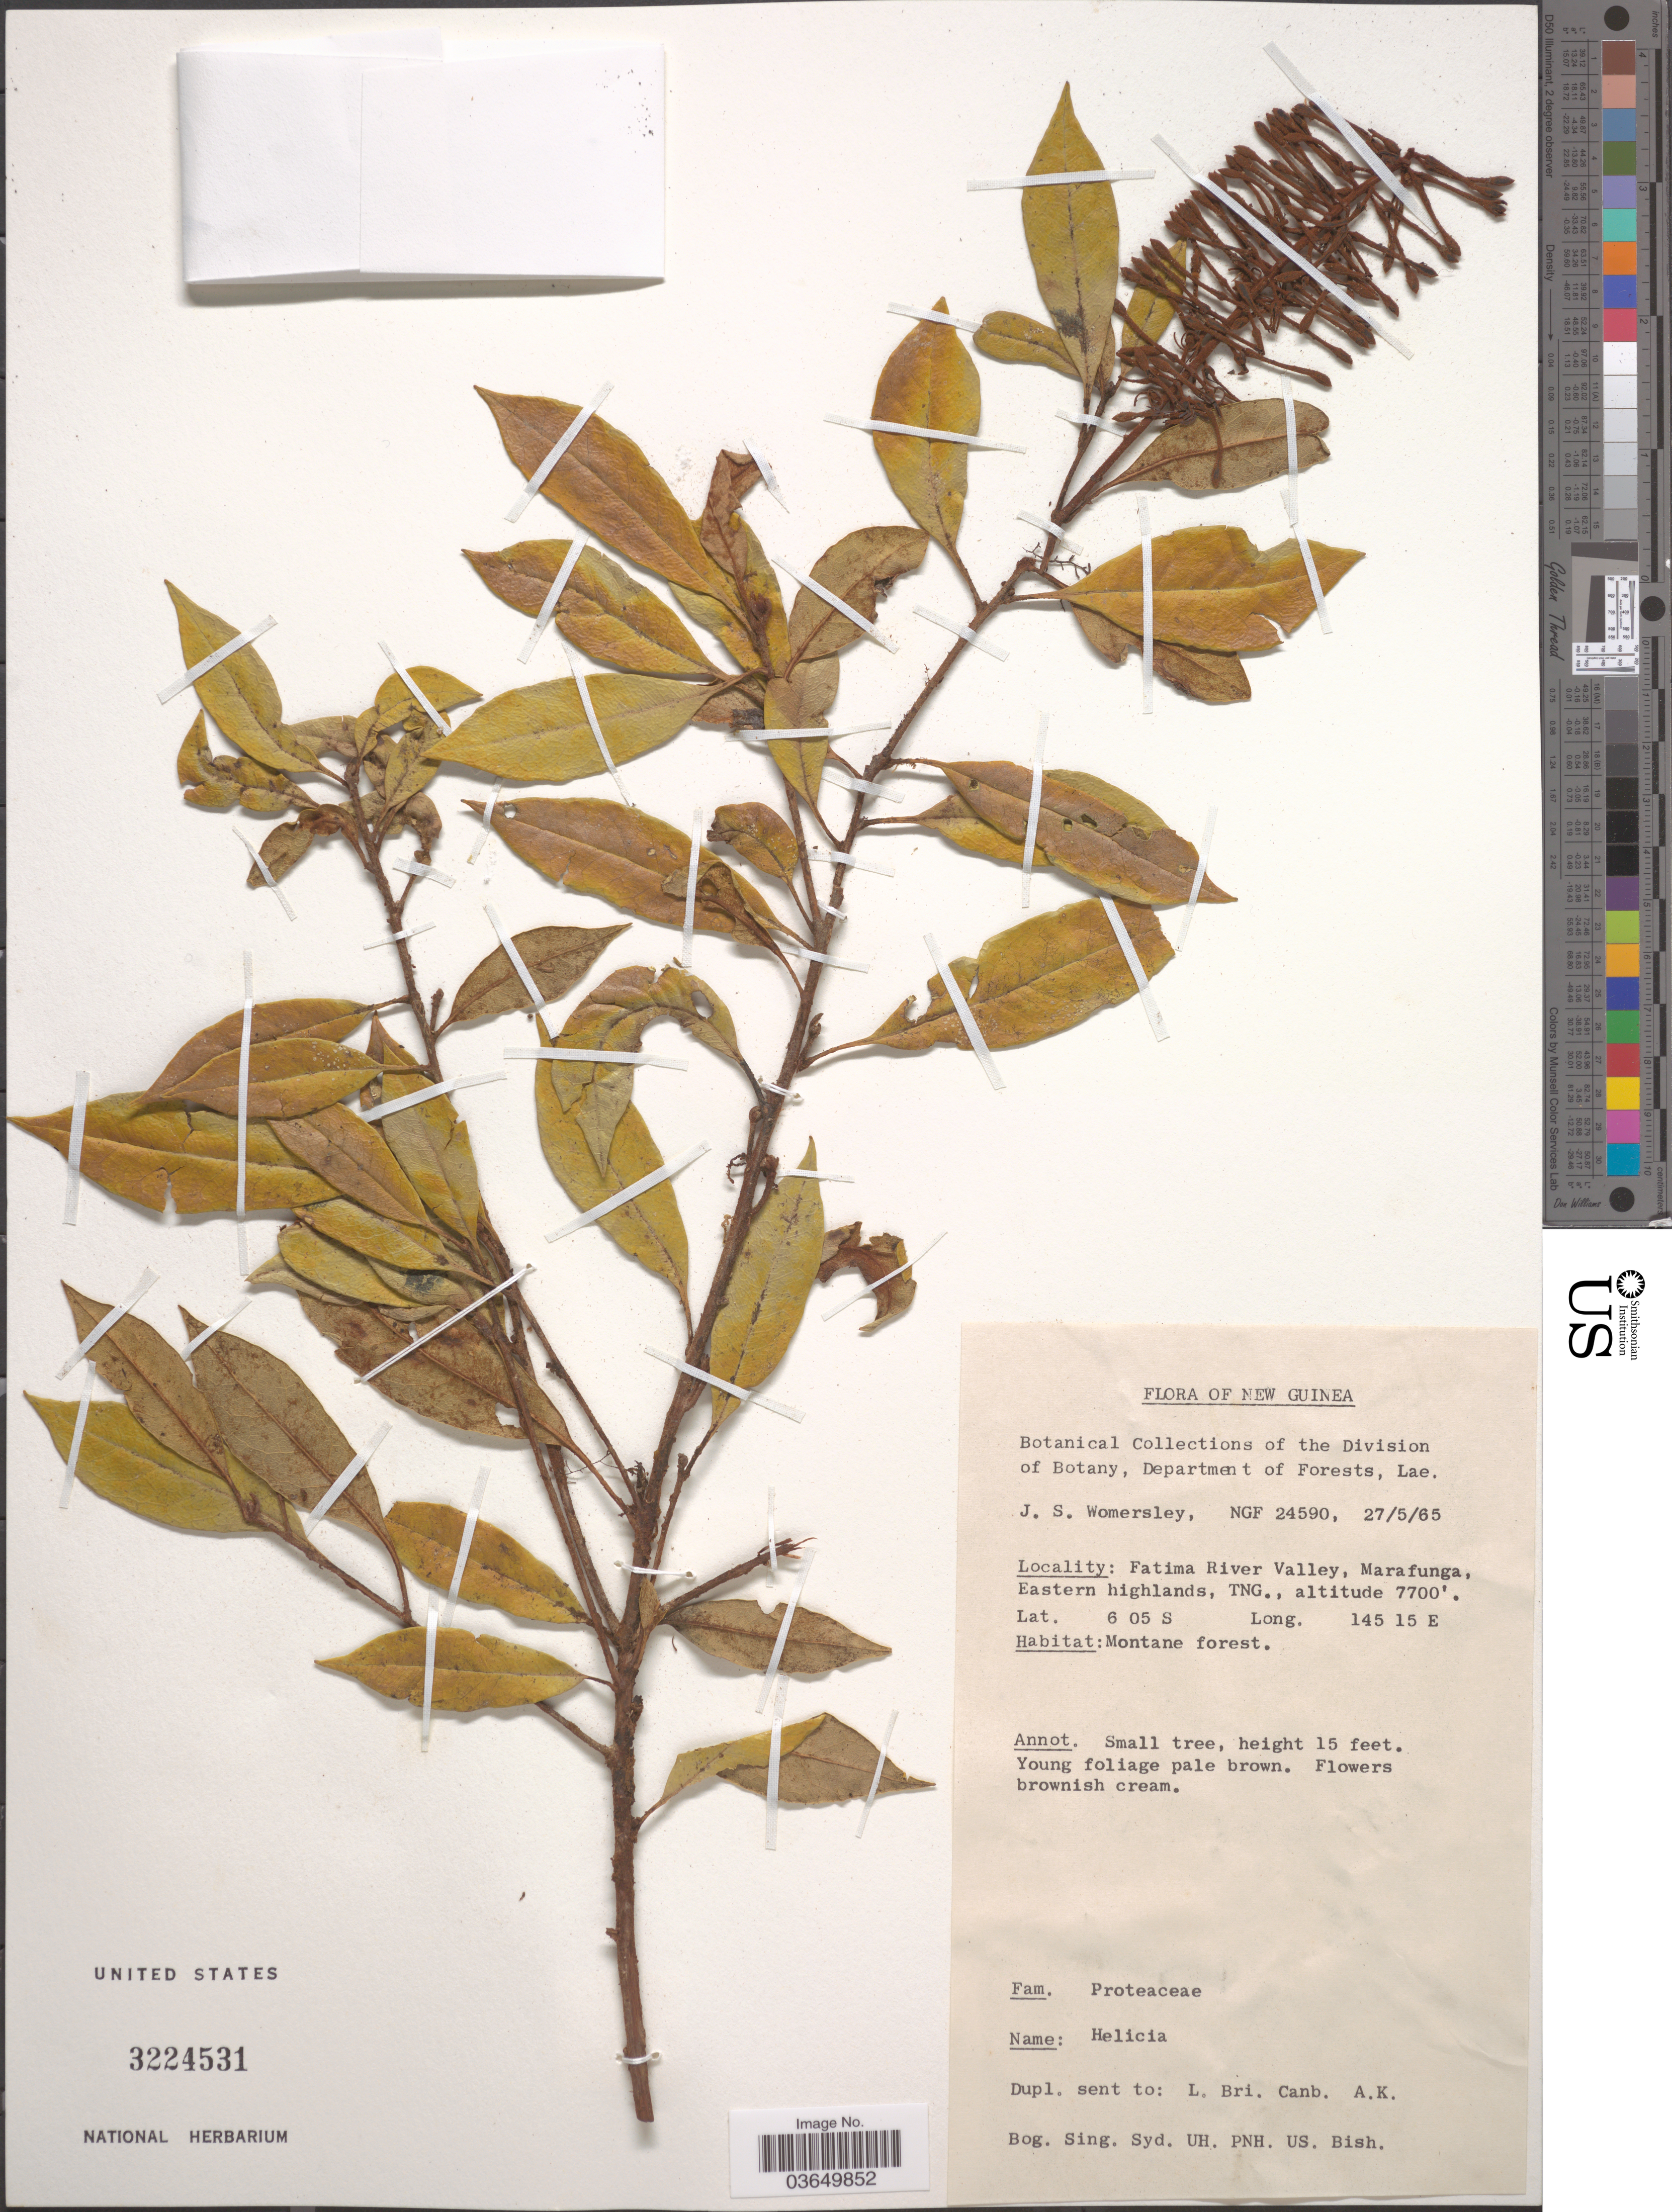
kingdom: Plantae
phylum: Tracheophyta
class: Magnoliopsida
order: Proteales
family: Proteaceae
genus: Helicia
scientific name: Helicia sp.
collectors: J. S. Womersley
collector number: NGF 24590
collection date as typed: Transcribed d/m/y: 27/5/65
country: Papua New Guinea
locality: New Guinea. Fatima River Valley, Marafunga, Eastern highlands, TNG.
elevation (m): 2347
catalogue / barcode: US 3224531